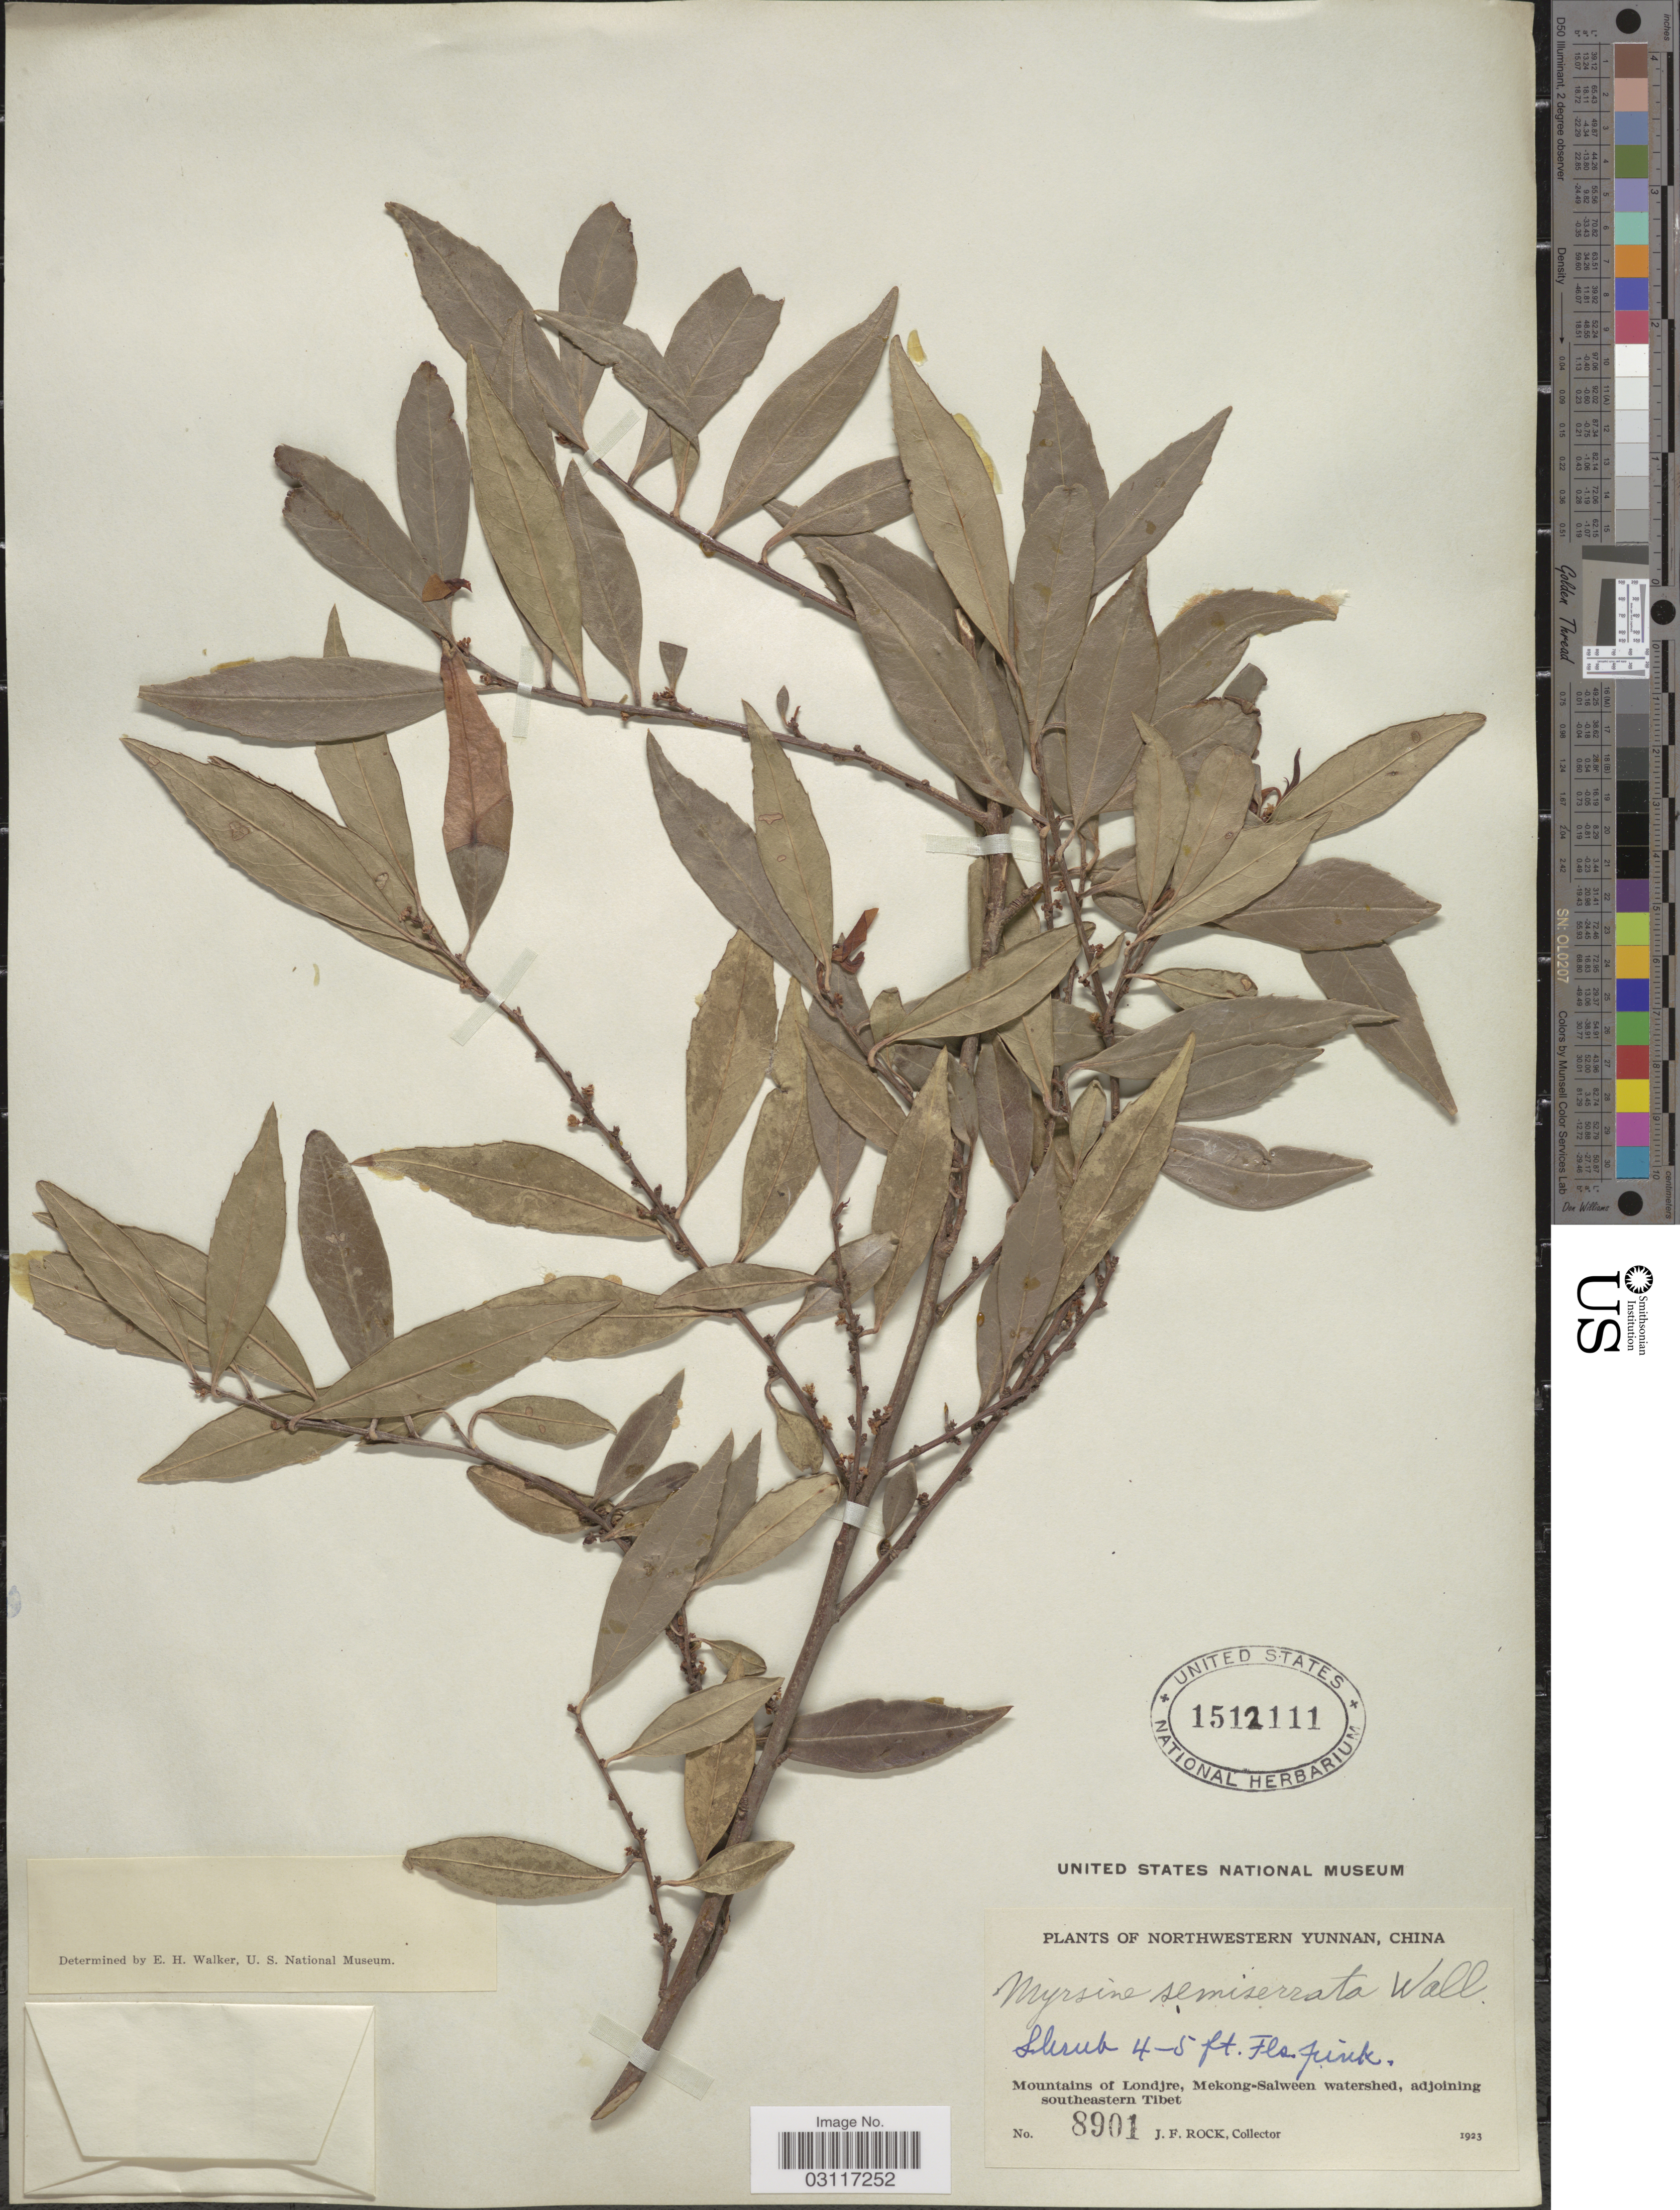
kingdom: Plantae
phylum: Tracheophyta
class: Magnoliopsida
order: Ericales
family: Primulaceae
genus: Myrsine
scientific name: Myrsine semiserrata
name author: Wall.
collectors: J. Rock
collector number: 8901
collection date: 1923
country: China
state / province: Yunnan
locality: Northwestern Yunnan. Mountains of Londjre, Mekong-Salween watershed, adjoining southeastern Tibet.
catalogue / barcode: US 1512111